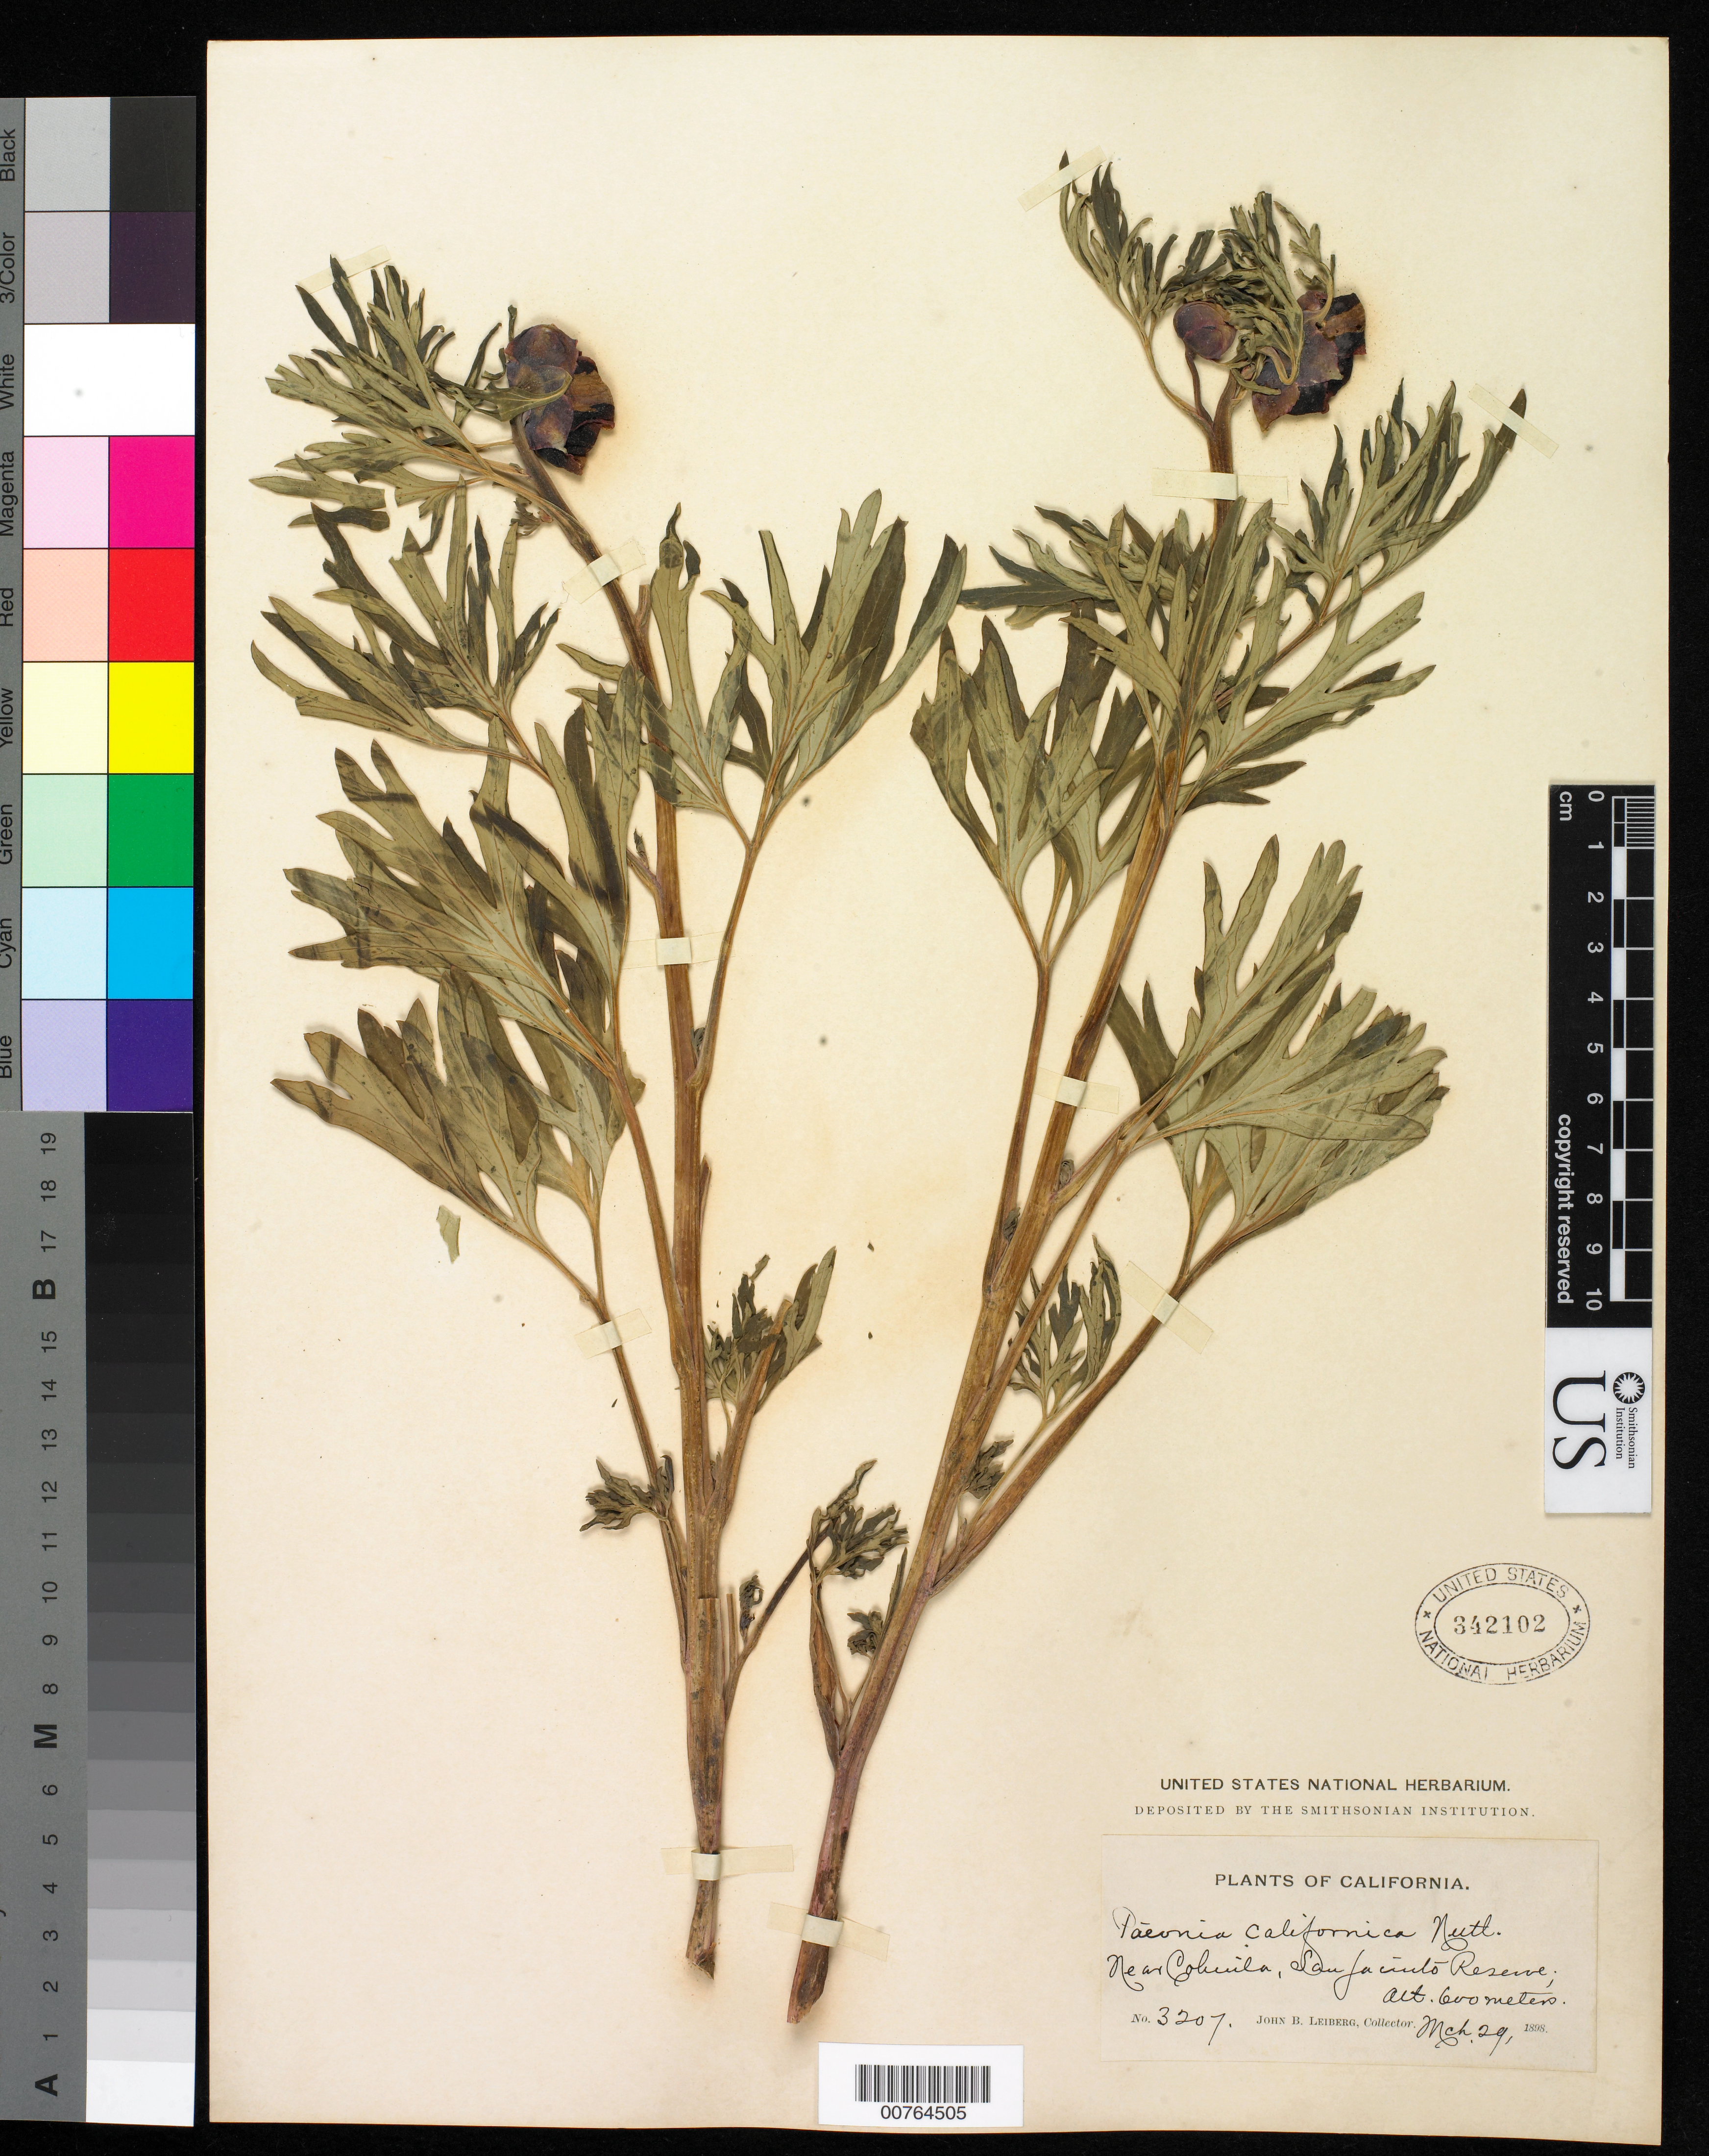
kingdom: Plantae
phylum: Tracheophyta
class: Magnoliopsida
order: Saxifragales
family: Paeoniaceae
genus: Paeonia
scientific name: Paeonia brownii subsp. californica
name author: (Nutt. ex Torr. & A. Gray) Abrams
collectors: J. Leiberg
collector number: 3207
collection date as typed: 29 Mar 1898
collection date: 1898-03-29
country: United States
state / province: California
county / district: Riverside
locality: Near Cohiula, San Jacinto Reserve.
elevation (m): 600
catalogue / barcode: US 342102